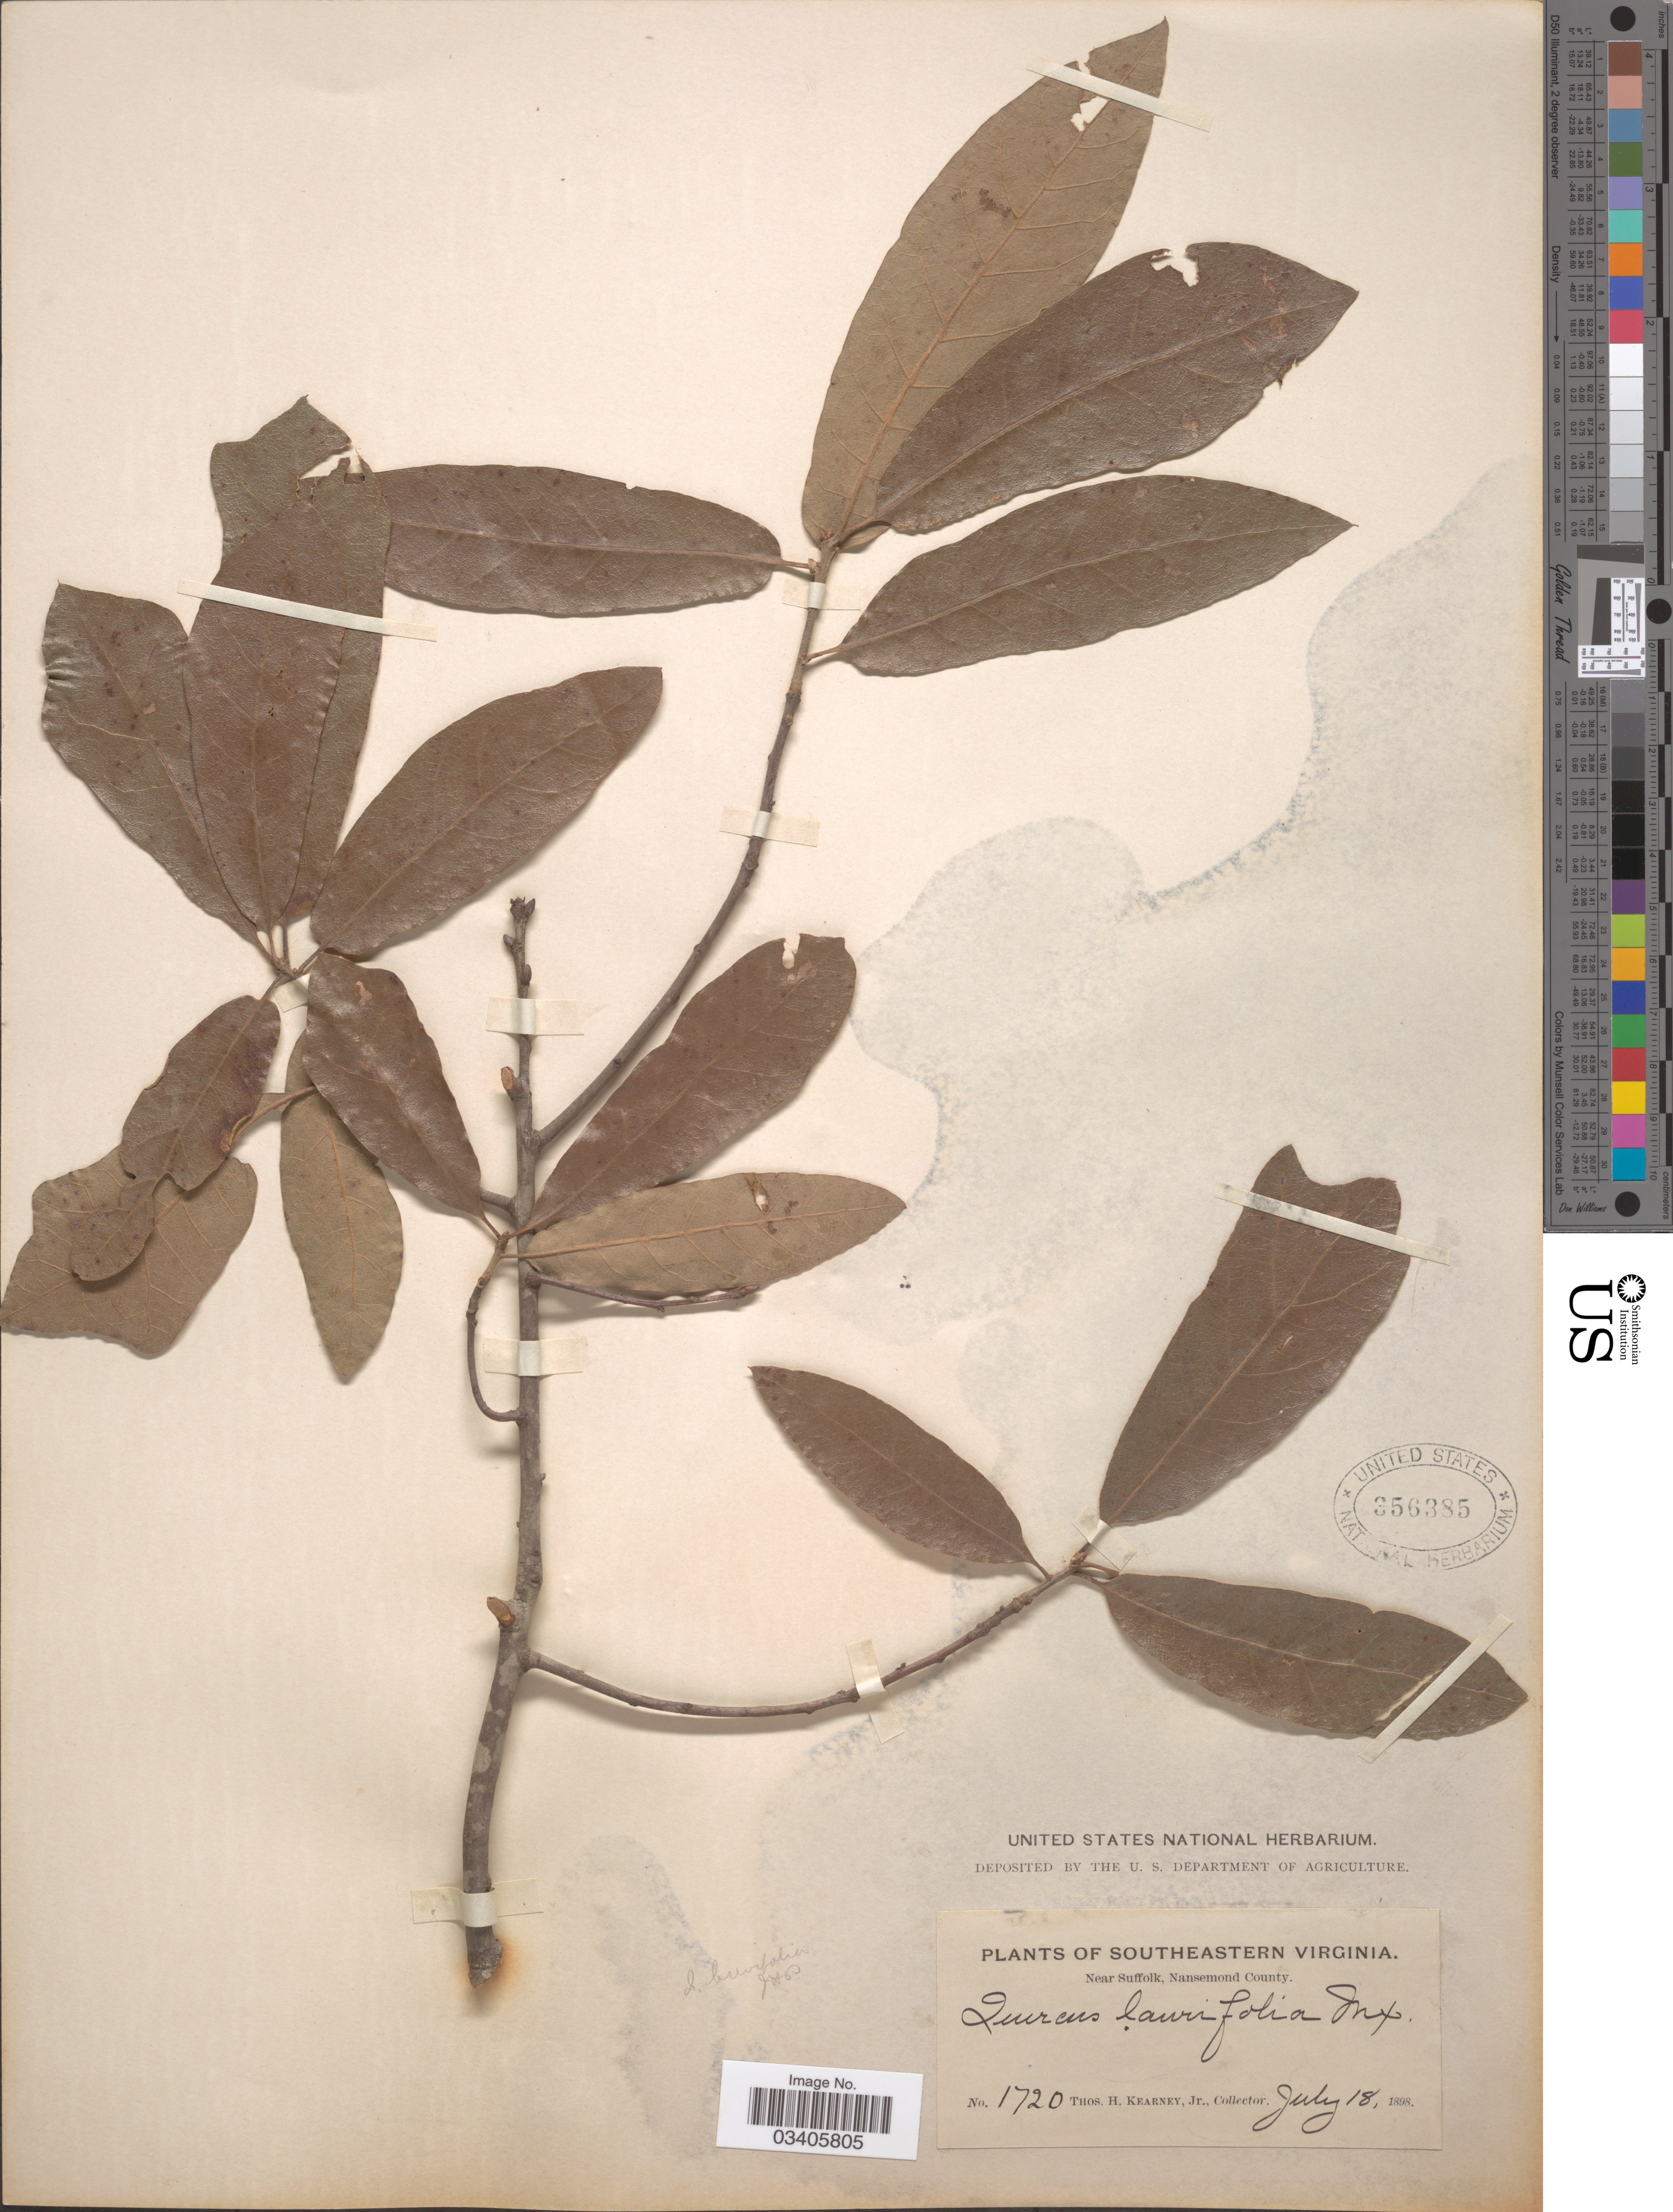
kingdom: Plantae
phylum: Tracheophyta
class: Magnoliopsida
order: Fagales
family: Fagaceae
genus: Quercus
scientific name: Quercus incana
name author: W. Bartram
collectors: T. H. Kearney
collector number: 1720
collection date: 1898-07-18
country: United States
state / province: Virginia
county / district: City of Suffolk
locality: Southeastern Virginia. Near Suffolk, Nansemond County.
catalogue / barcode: US 356385